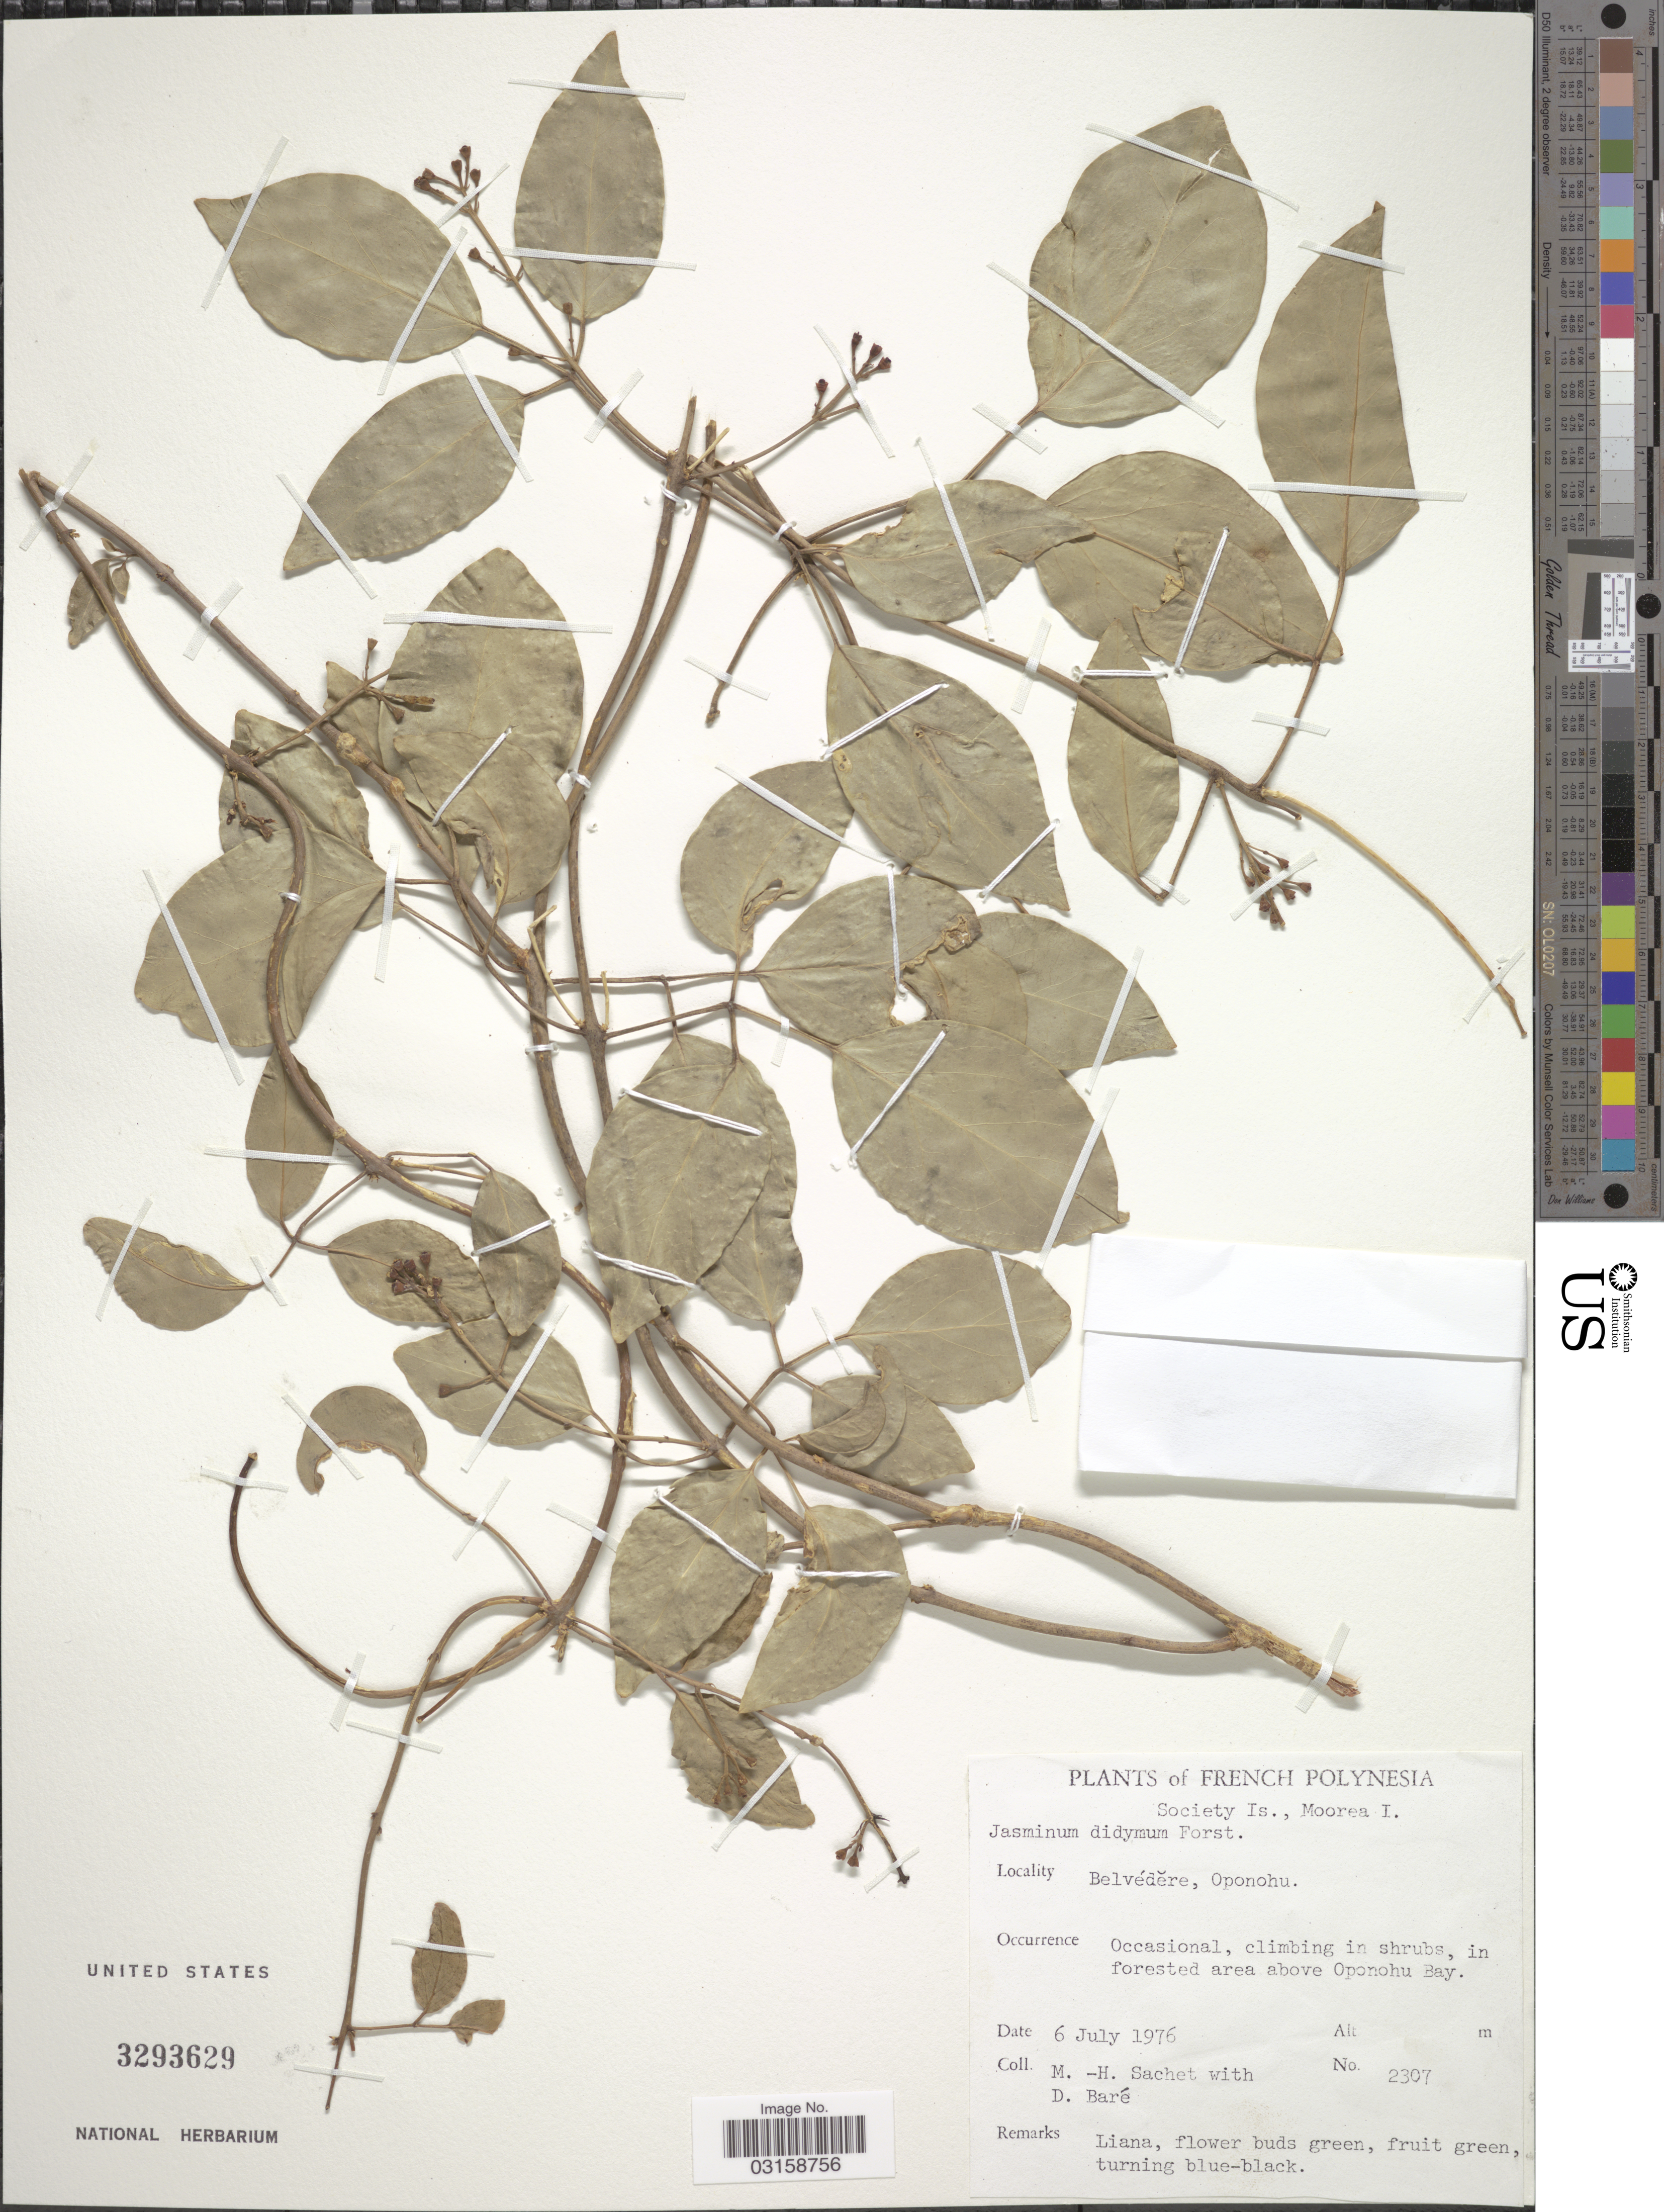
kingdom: Plantae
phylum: Tracheophyta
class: Magnoliopsida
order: Lamiales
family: Oleaceae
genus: Jasminum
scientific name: Jasminum didymum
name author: G. Forst.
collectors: M.-H. Sachet & D. Baré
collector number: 2307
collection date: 1976-07-06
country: French Polynesia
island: Moorea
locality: Society Is., Moorea I. Belvédere, Oponohu. Above Oponohu Bay.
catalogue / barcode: US 3293629